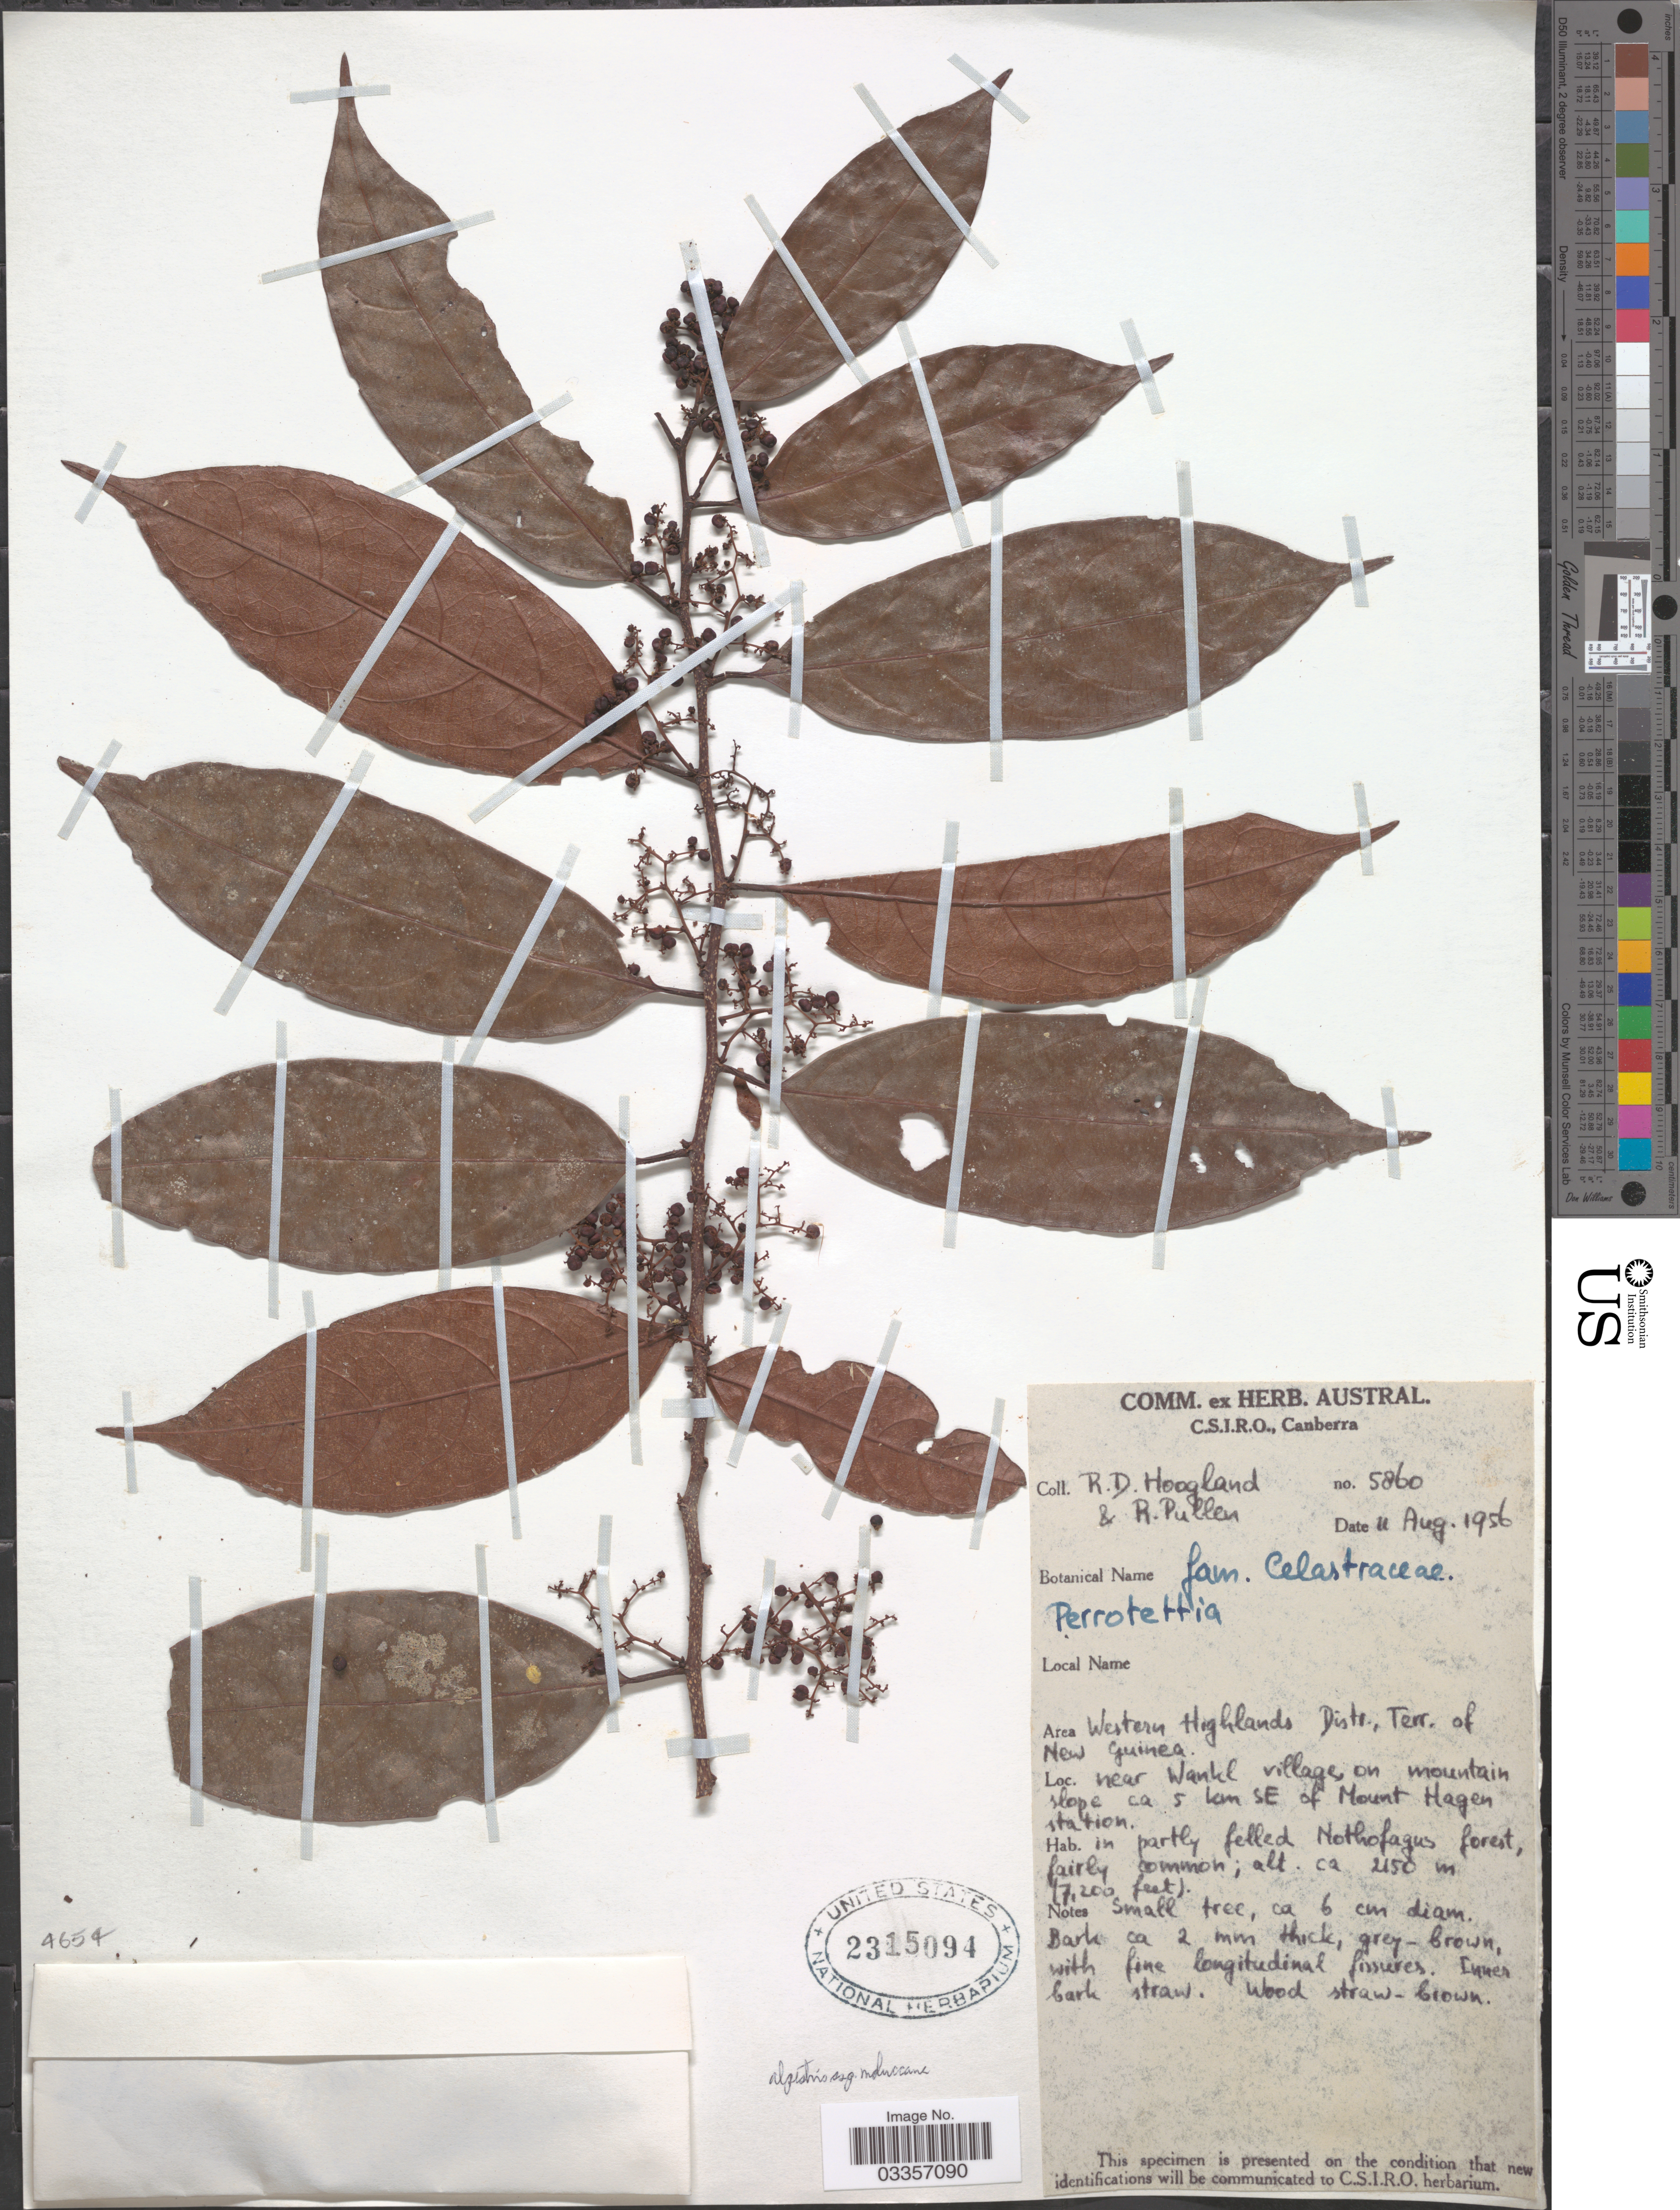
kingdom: Plantae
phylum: Tracheophyta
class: Magnoliopsida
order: Huerteales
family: Dipentodontaceae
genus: Perrottetia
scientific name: Perrottetia alpestris subsp. moluccana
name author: (Blume) Ding Hou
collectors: R. D. Hoogland & R. Pullen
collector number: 5860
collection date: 1956-08-11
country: Papua New Guinea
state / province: Western Highlands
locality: Distr. Terr of New Guinea, Near Wankl [interpreted] village on mountain slope ca 5 km SE of Mount Hagen station.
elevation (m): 2150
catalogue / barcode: US 2315094